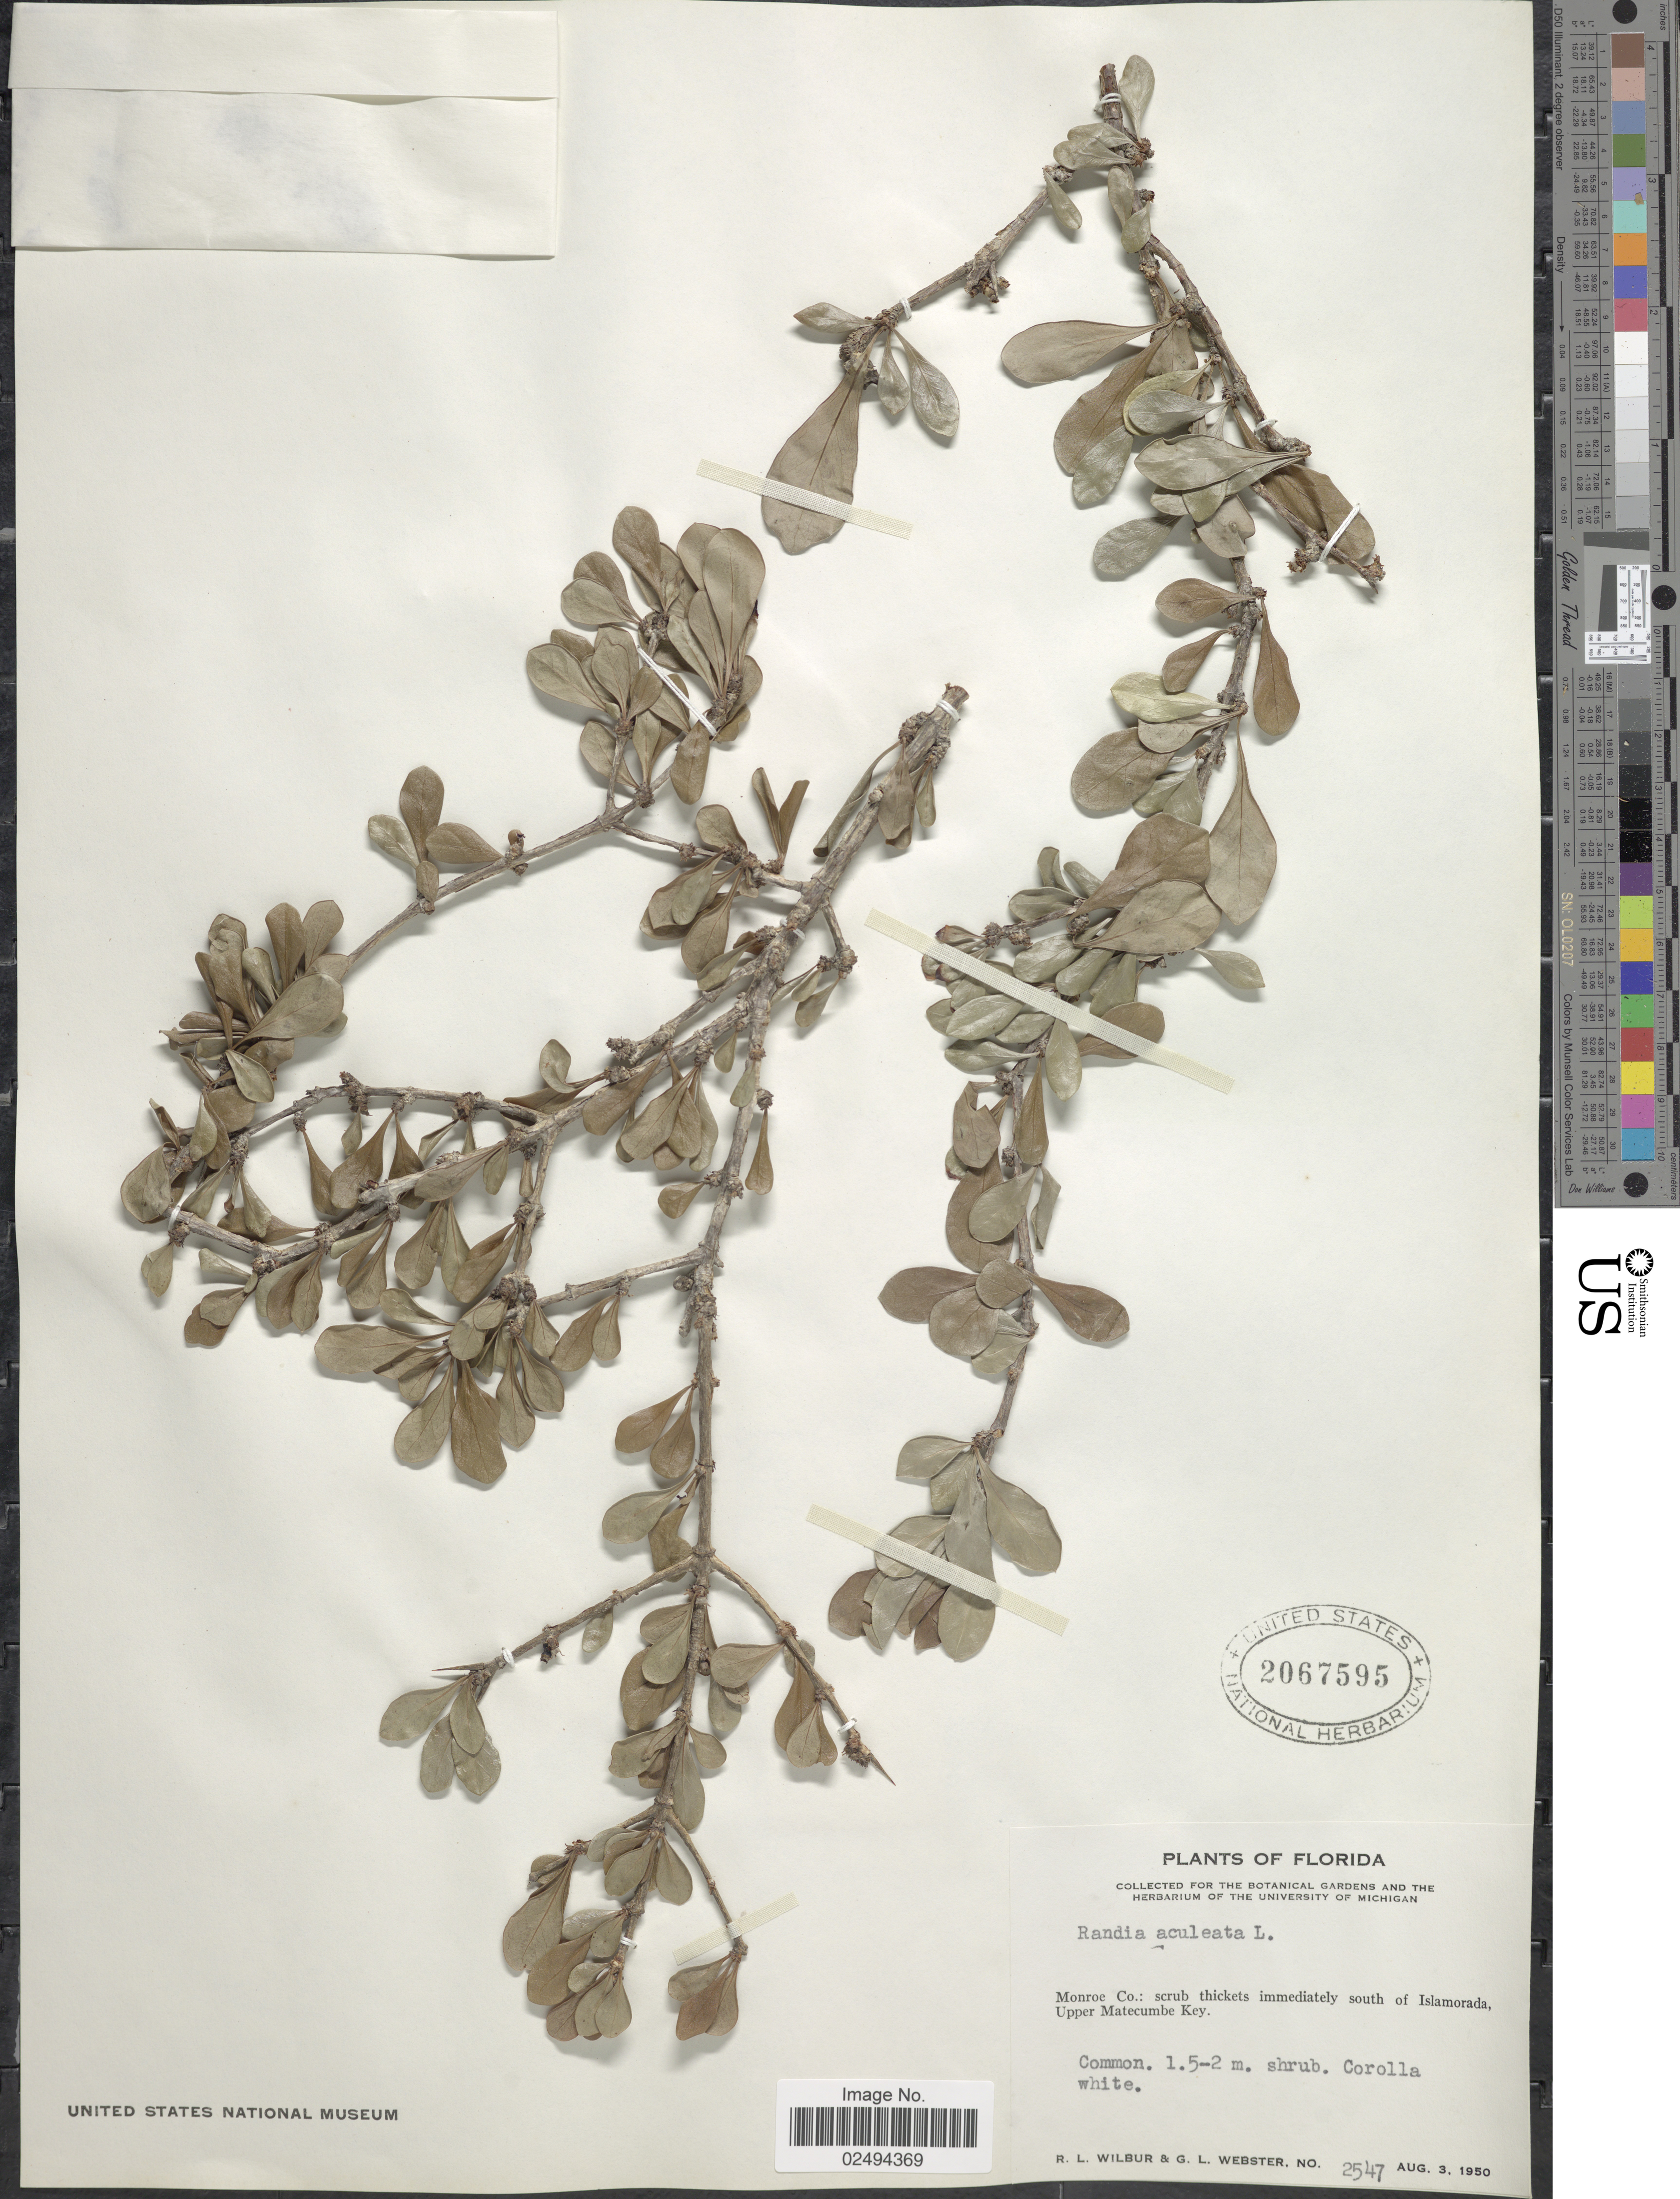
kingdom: Plantae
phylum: Tracheophyta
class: Magnoliopsida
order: Gentianales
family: Rubiaceae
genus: Randia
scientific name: Randia aculeata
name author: L.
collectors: R. L. Wilbur & G. L. Webster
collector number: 2547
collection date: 1950-08-03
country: United States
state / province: Florida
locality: Monroe Co: scrub thickets immediately south of Islamorada, Upper Matecumbe Key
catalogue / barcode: US 2067595